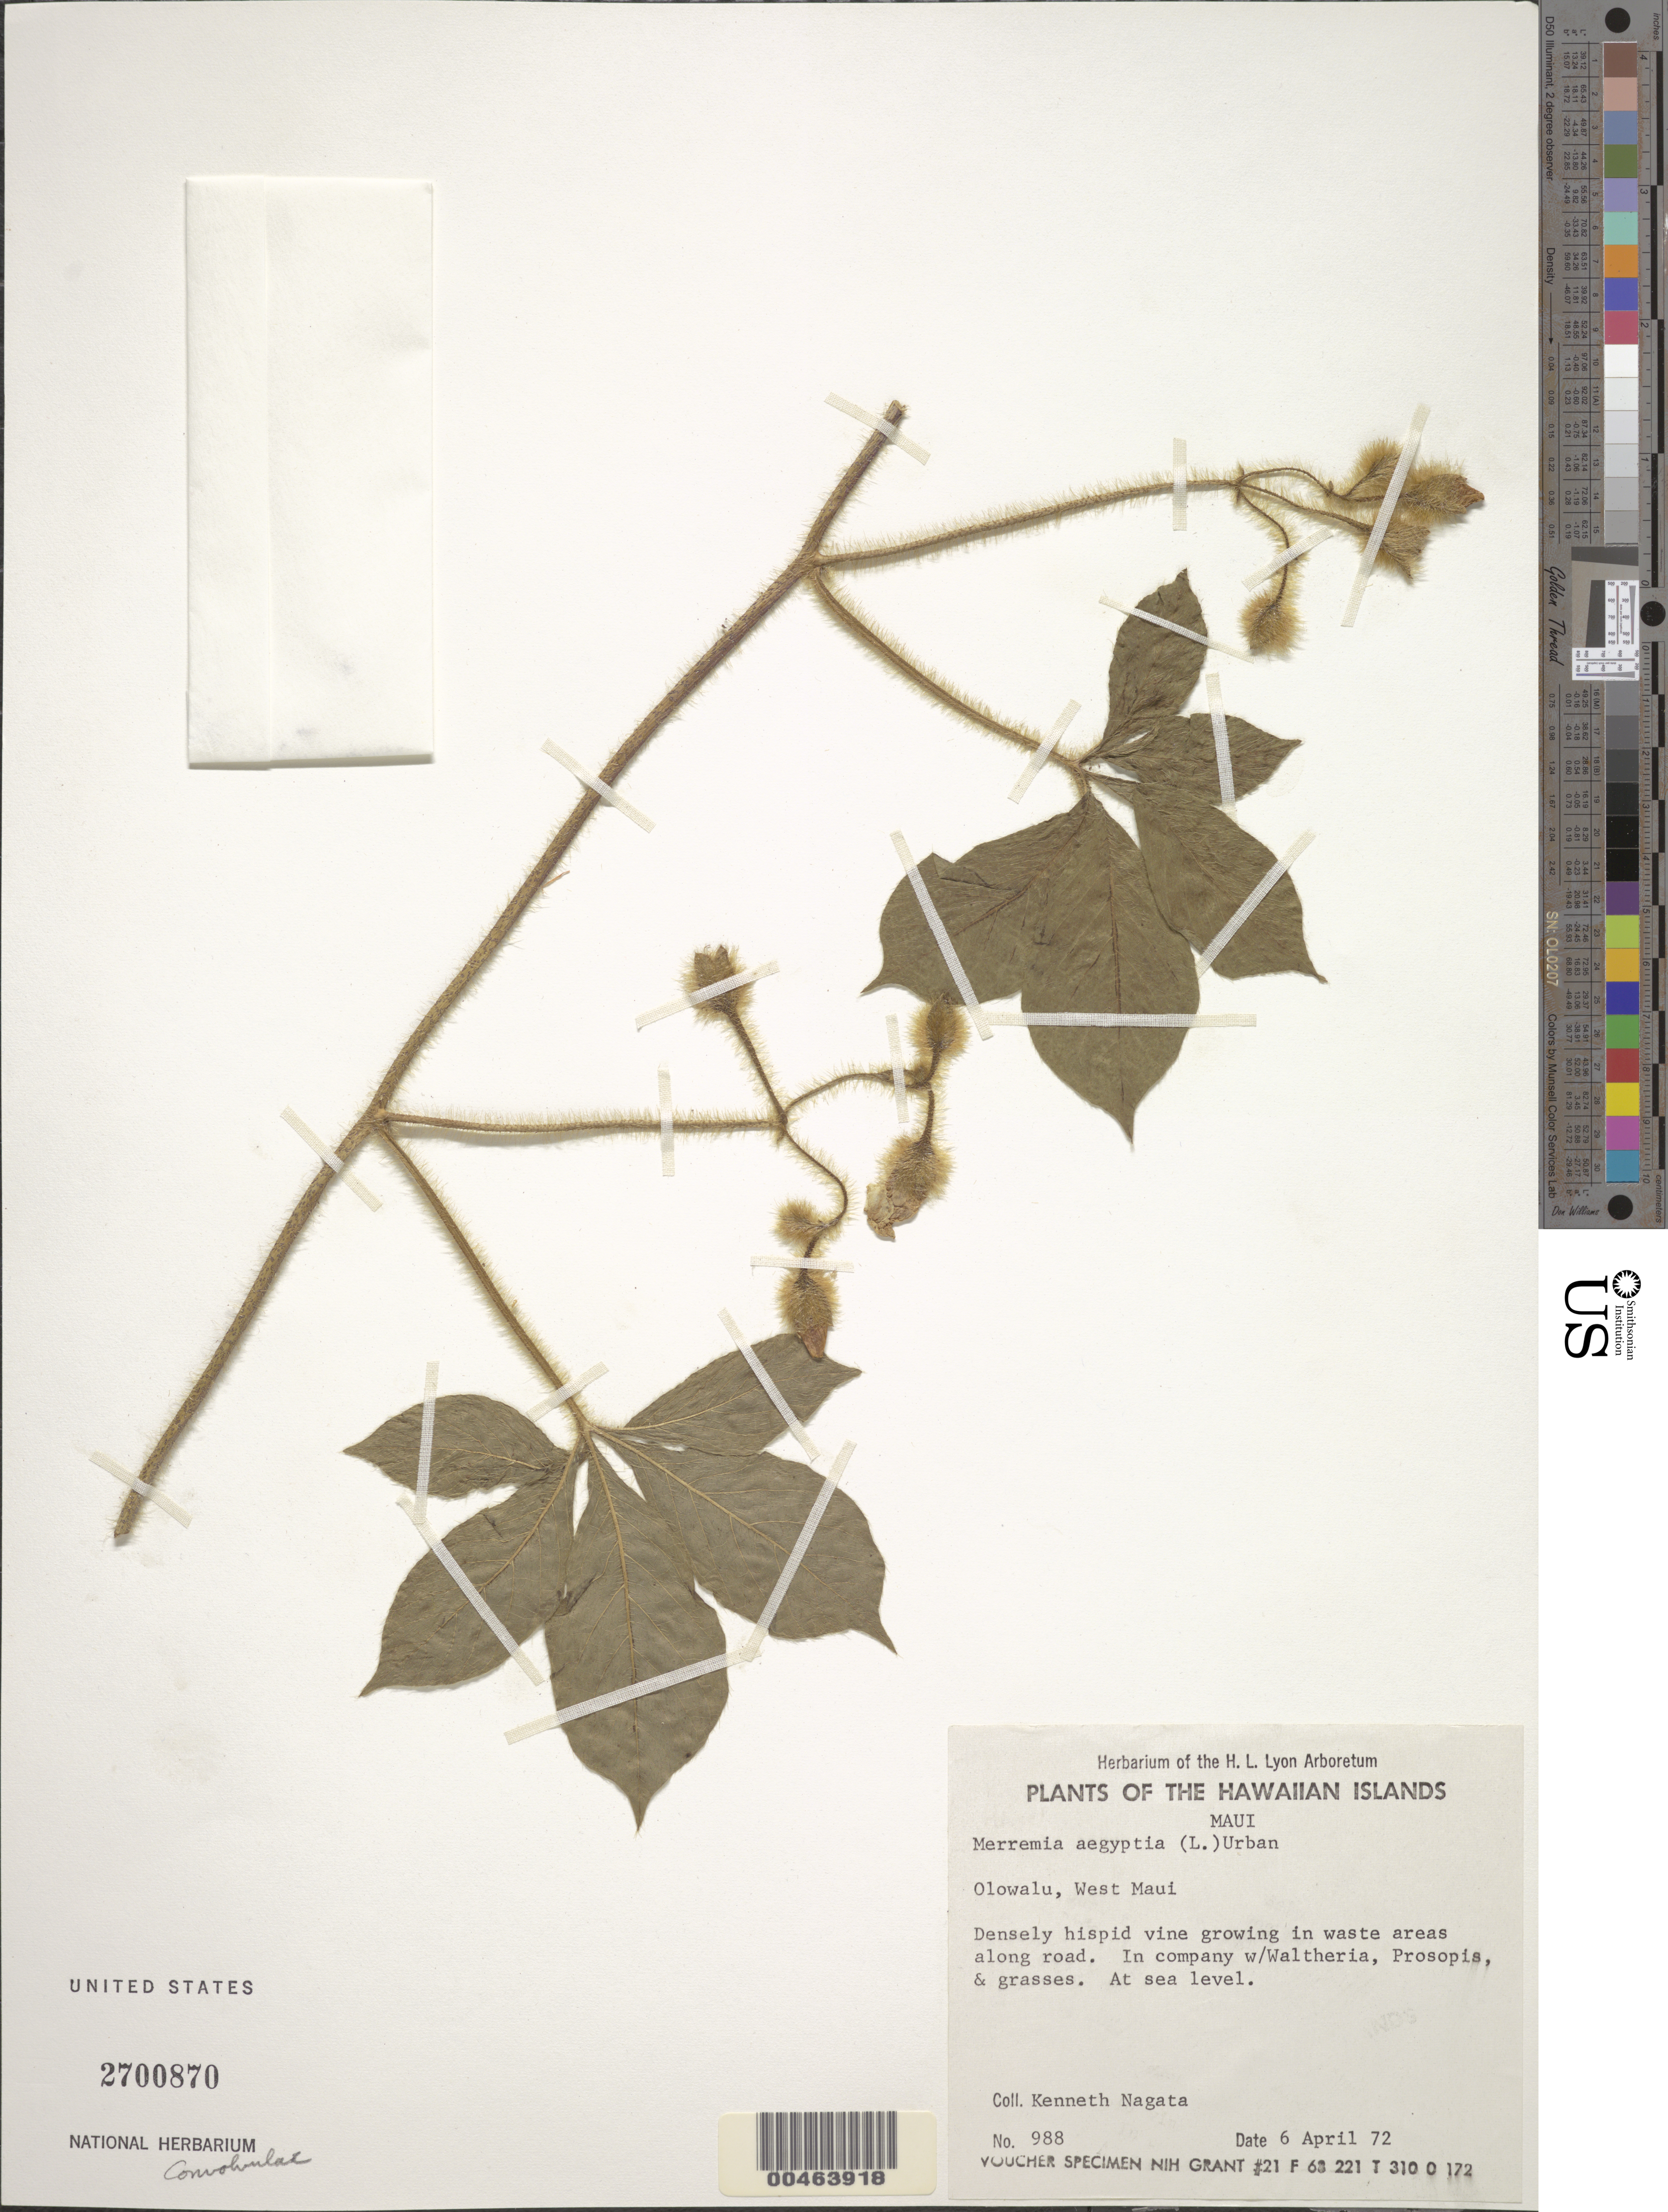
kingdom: Plantae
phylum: Tracheophyta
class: Magnoliopsida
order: Solanales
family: Convolvulaceae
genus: Distimake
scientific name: Distimake aegyptius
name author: (L.) A. R. Simões & Staples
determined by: Wagner, W. L., (BOT), Smithsonian Institution - National Museum of Natural History (UNITED STATES)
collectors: K. Nagata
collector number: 988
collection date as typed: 6 Apr 1972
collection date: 1972-04-06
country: United States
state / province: Hawaii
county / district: Maui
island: Maui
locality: Olowalu, West Maui: At sea level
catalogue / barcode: US 2700870